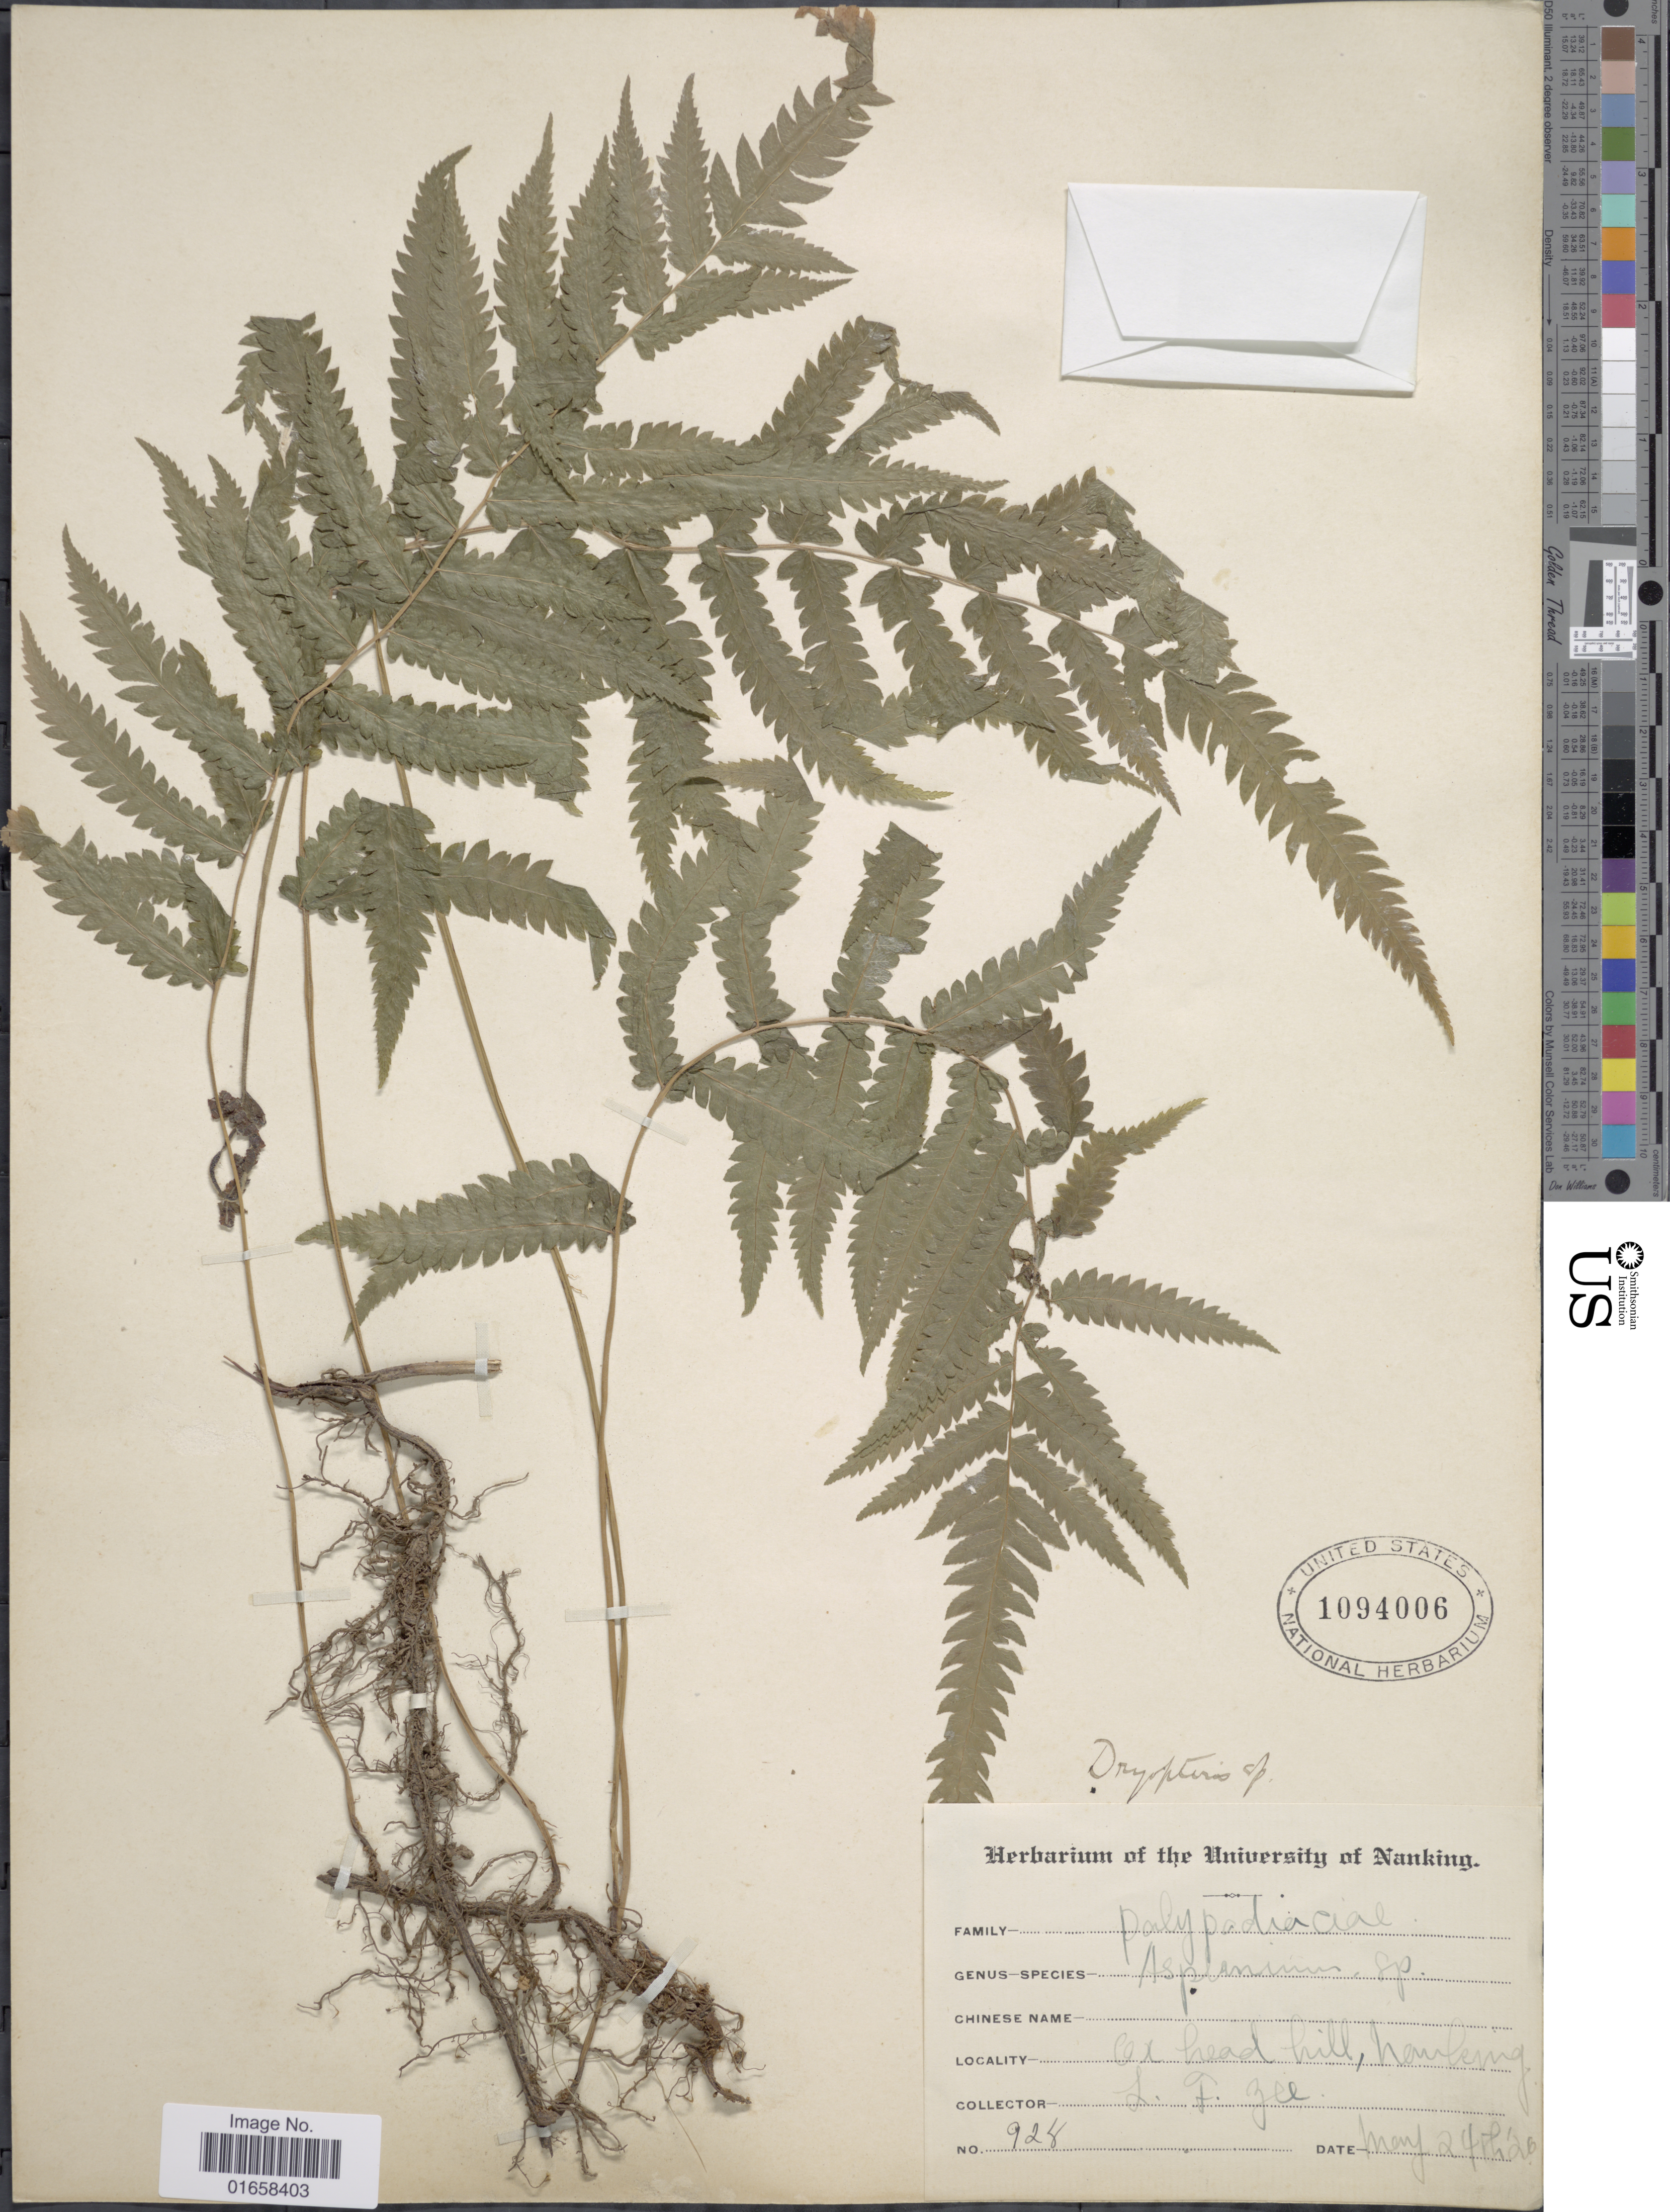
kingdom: Plantae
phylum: Tracheophyta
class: Polypodiopsida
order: Polypodiales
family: Thelypteridaceae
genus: Christella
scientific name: Christella acuminata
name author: (Houtt.) H. Lév.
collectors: L. Zee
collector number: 928*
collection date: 1920-05-24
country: China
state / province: Jiangsu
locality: On head hill, Nanking [interpreted]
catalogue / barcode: US 1094006